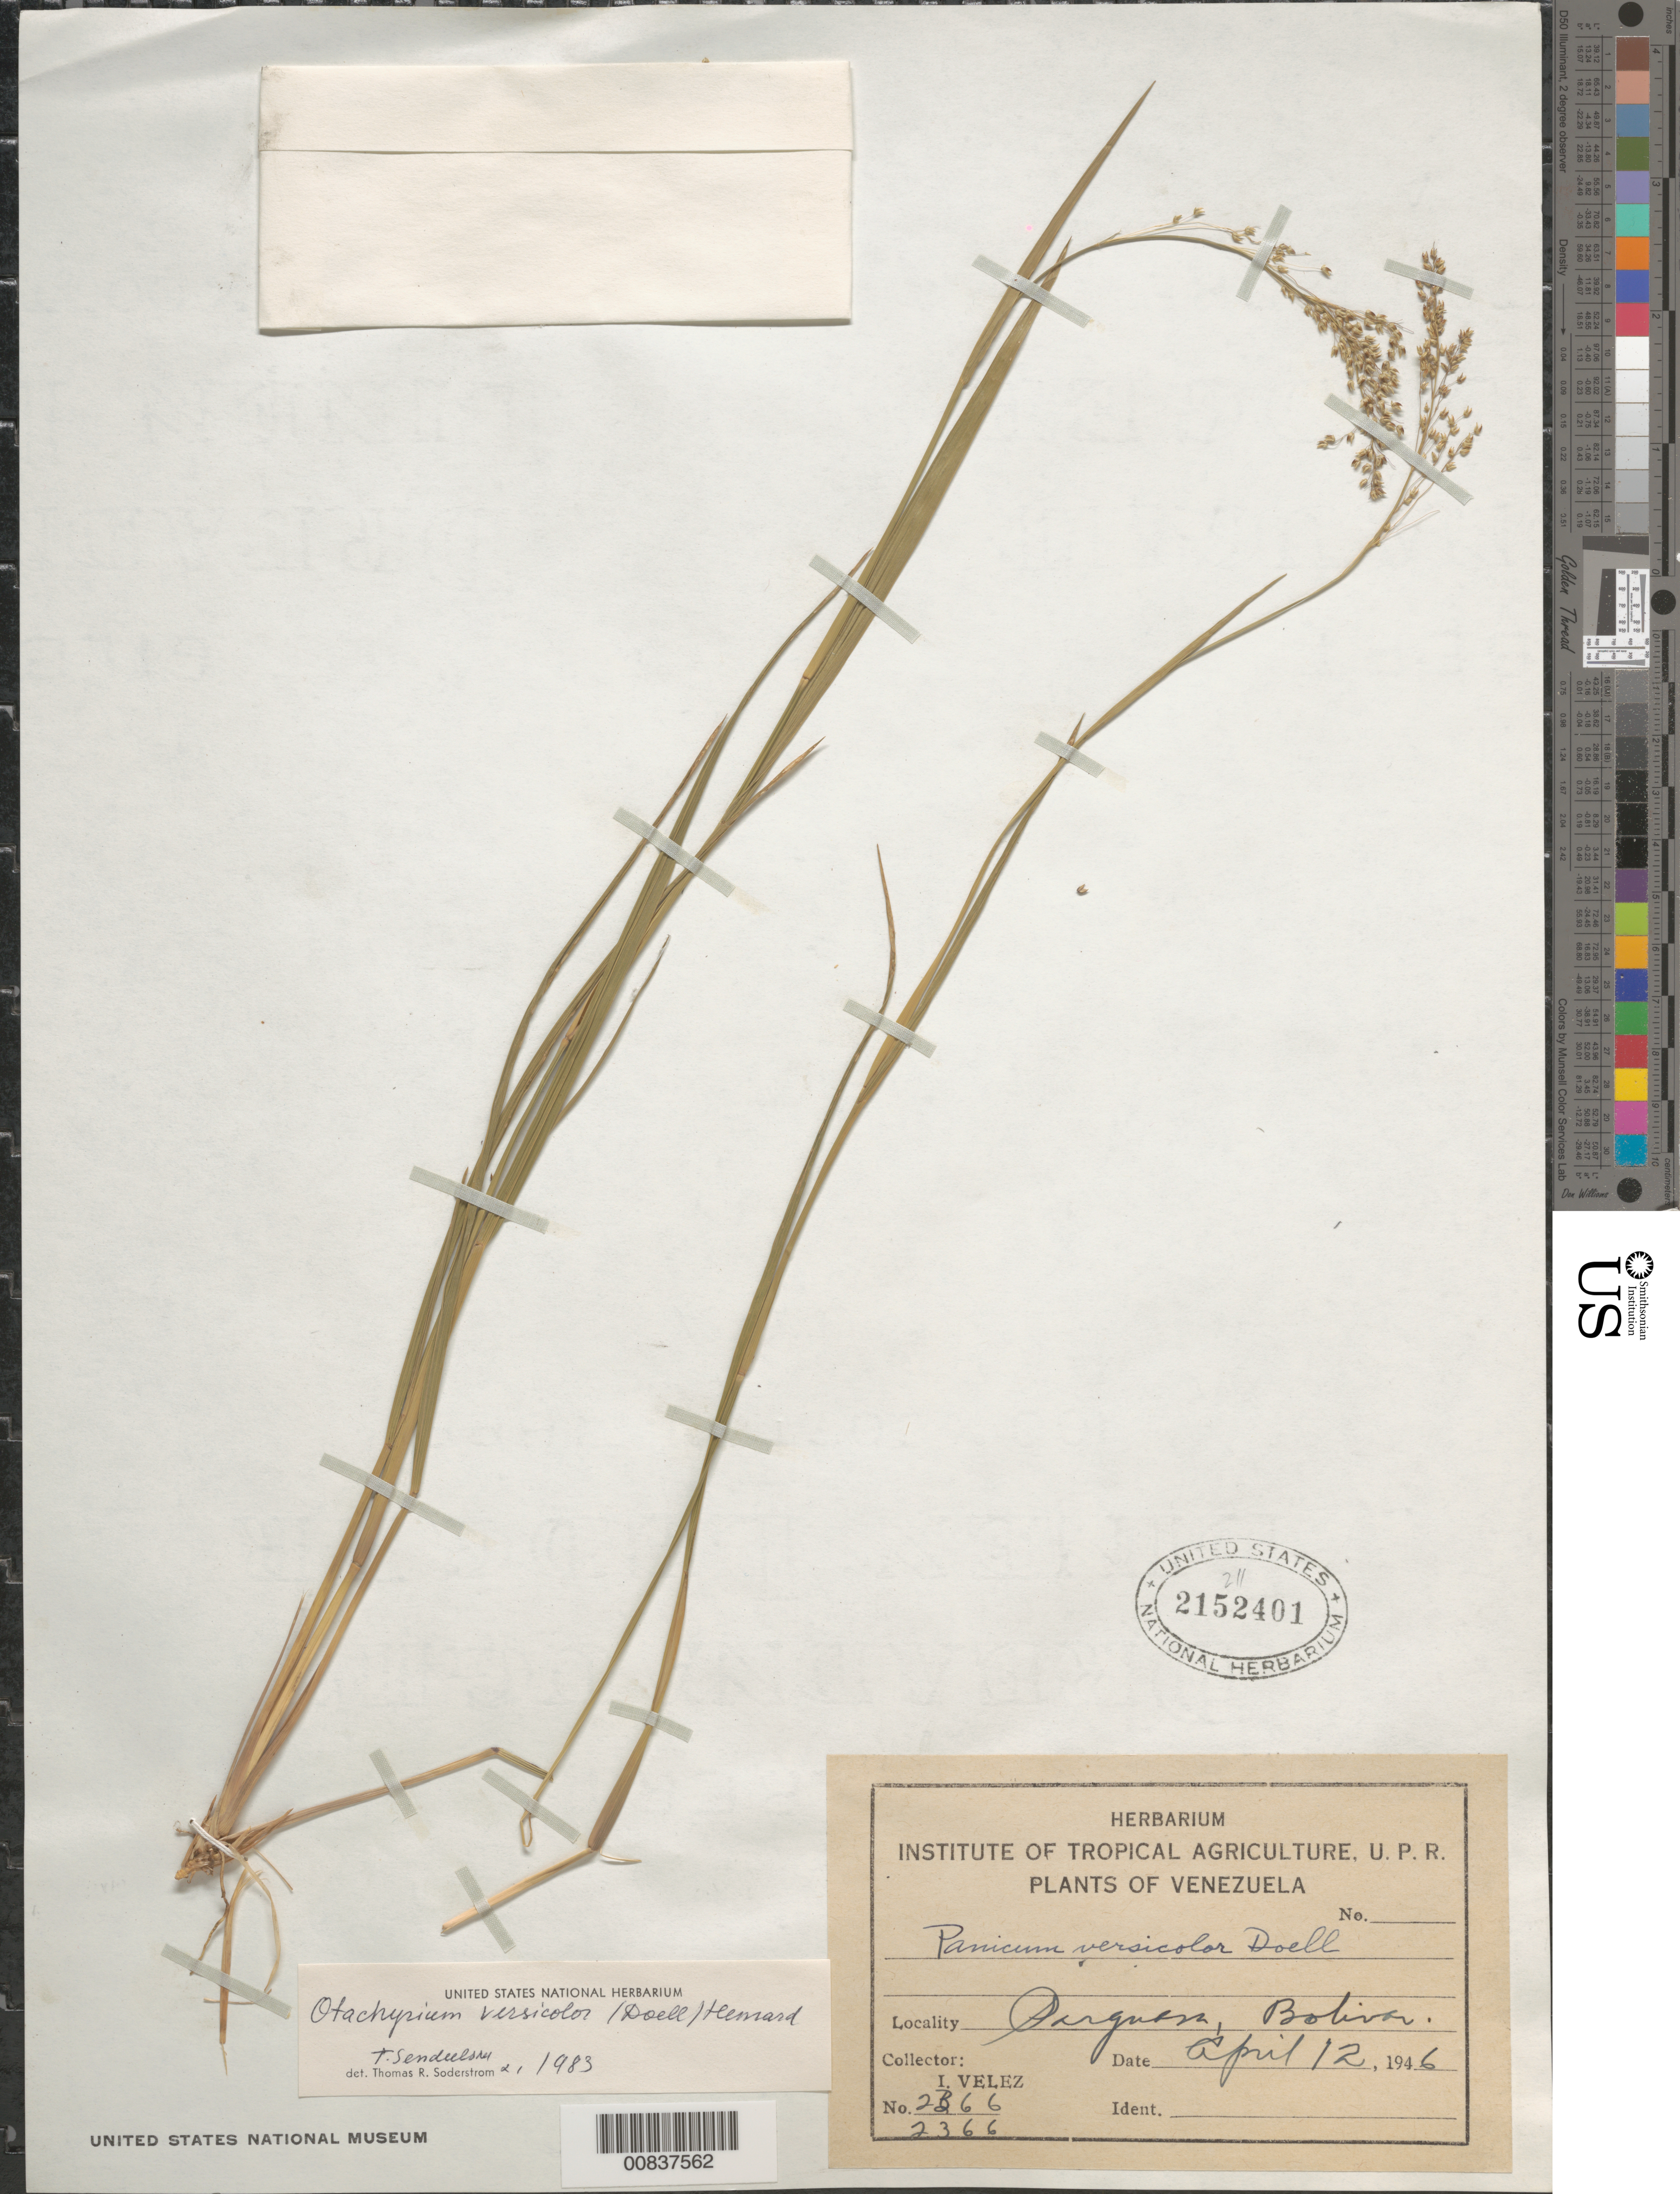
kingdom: Plantae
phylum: Tracheophyta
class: Liliopsida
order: Poales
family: Poaceae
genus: Otachyrium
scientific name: Otachyrium versicolor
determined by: Soderstrom, T. R.; Sendulsky, T.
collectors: I. Velez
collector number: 2366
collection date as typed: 12-Apr-46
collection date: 1946-04-12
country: Venezuela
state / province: Bolívar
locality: Parguasa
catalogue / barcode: US 2152401